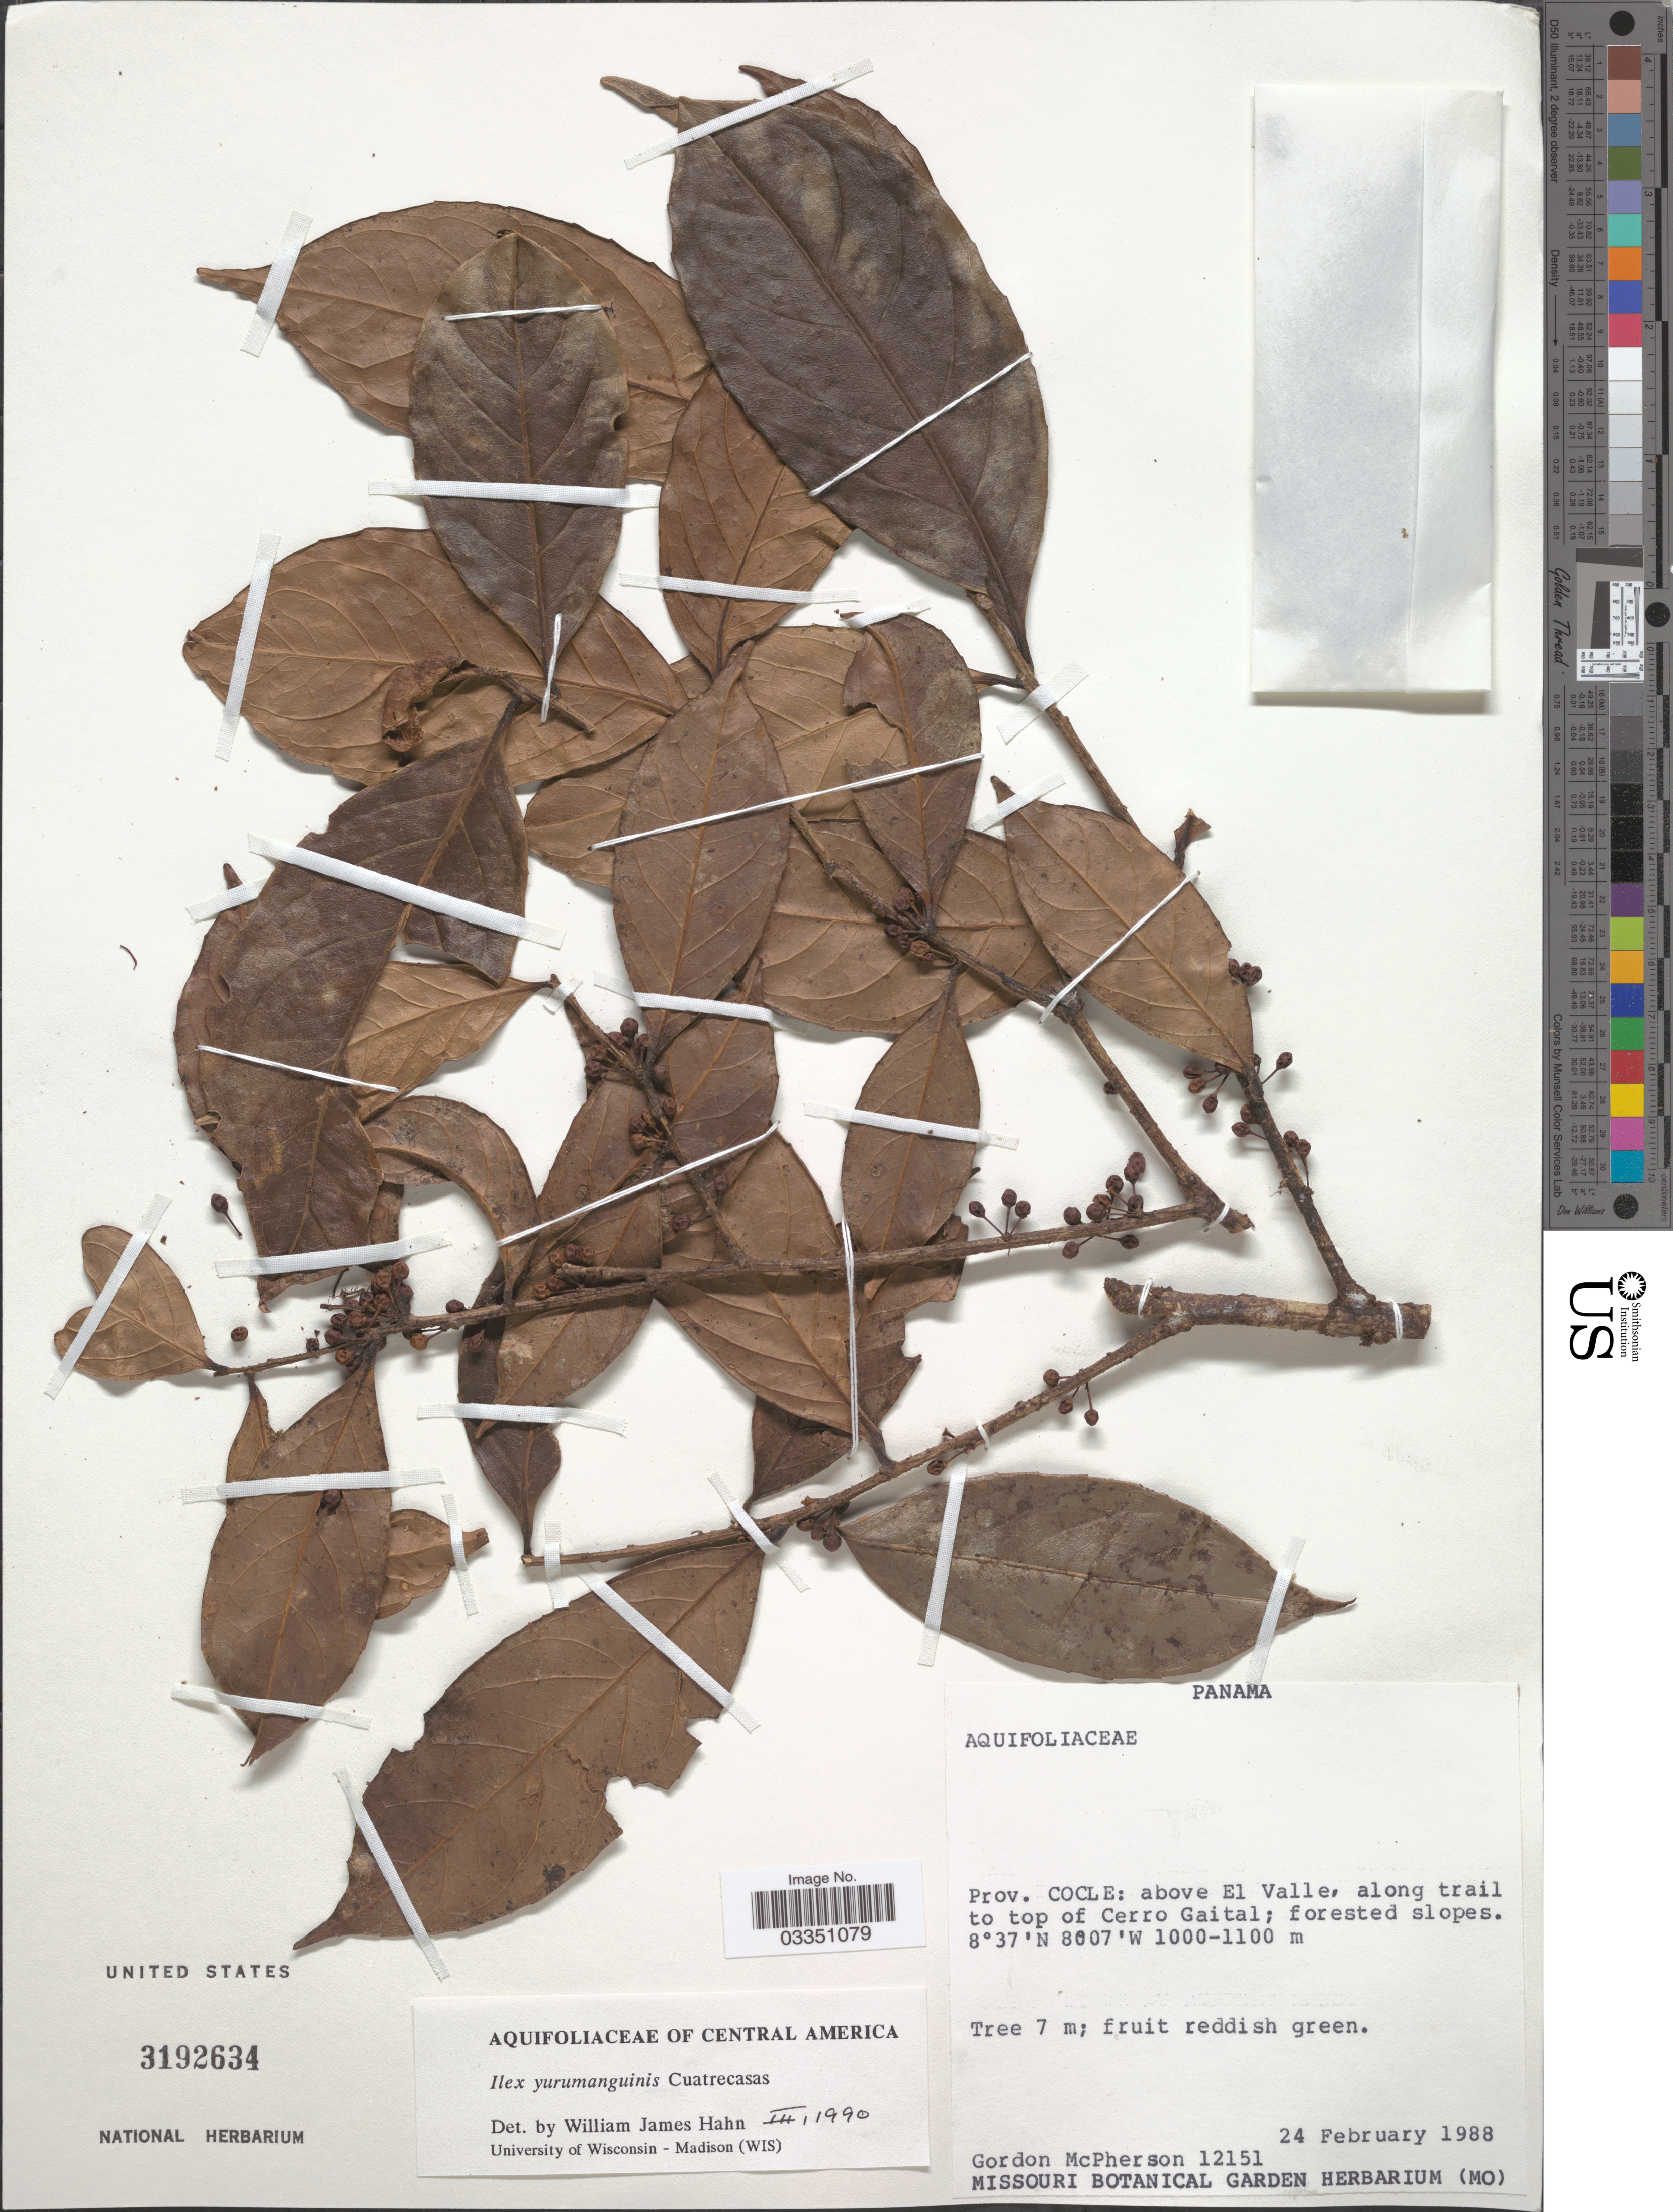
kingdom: Plantae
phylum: Tracheophyta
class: Magnoliopsida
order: Aquifoliales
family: Aquifoliaceae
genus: Ilex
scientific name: Ilex yurumanguinis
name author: Cuatrec.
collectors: G. D. McPherson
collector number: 12151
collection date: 1988-02-24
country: Panama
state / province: Coclé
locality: Above El Valle, along trail to top of Cerro Gaital; forested slopes.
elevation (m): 1000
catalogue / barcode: US 3192634